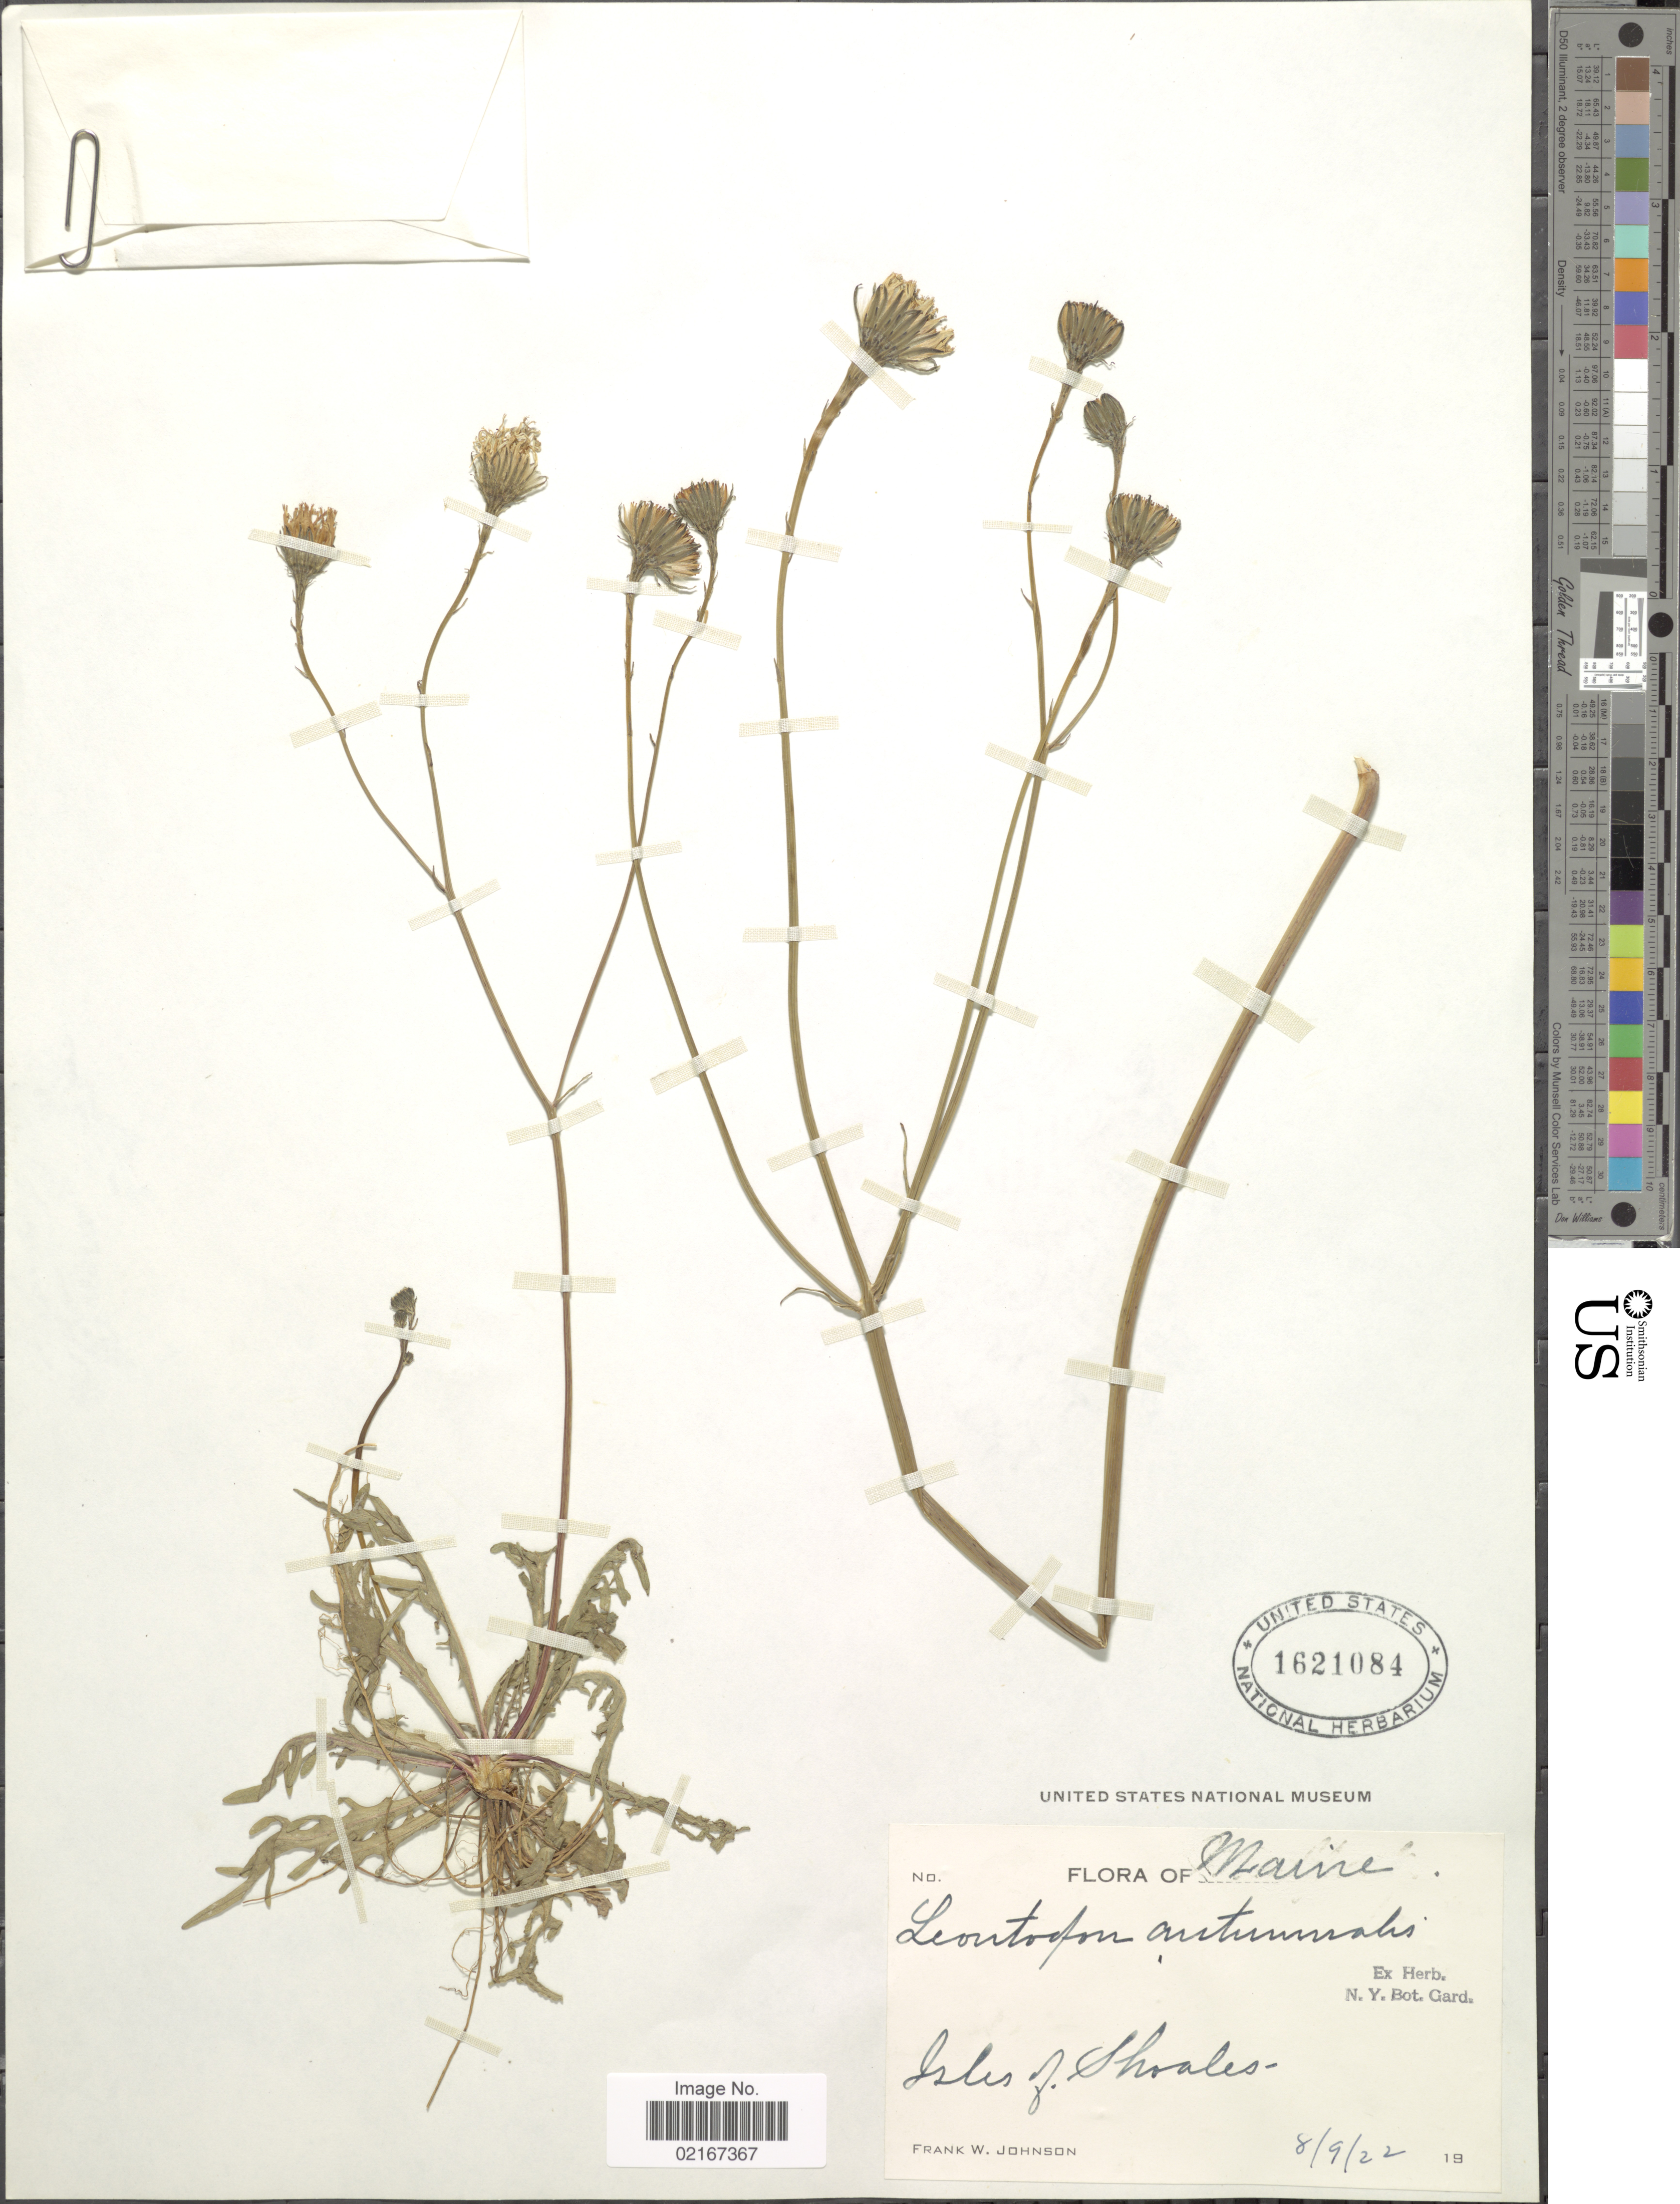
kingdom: Plantae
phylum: Tracheophyta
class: Magnoliopsida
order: Asterales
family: Asteraceae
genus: Scorzoneroides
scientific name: Scorzoneroides autumnalis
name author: (L.) Moench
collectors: F. W. Johnson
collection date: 1922-08-09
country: United States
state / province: Maine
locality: Isles of Shoales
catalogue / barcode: US 1621084